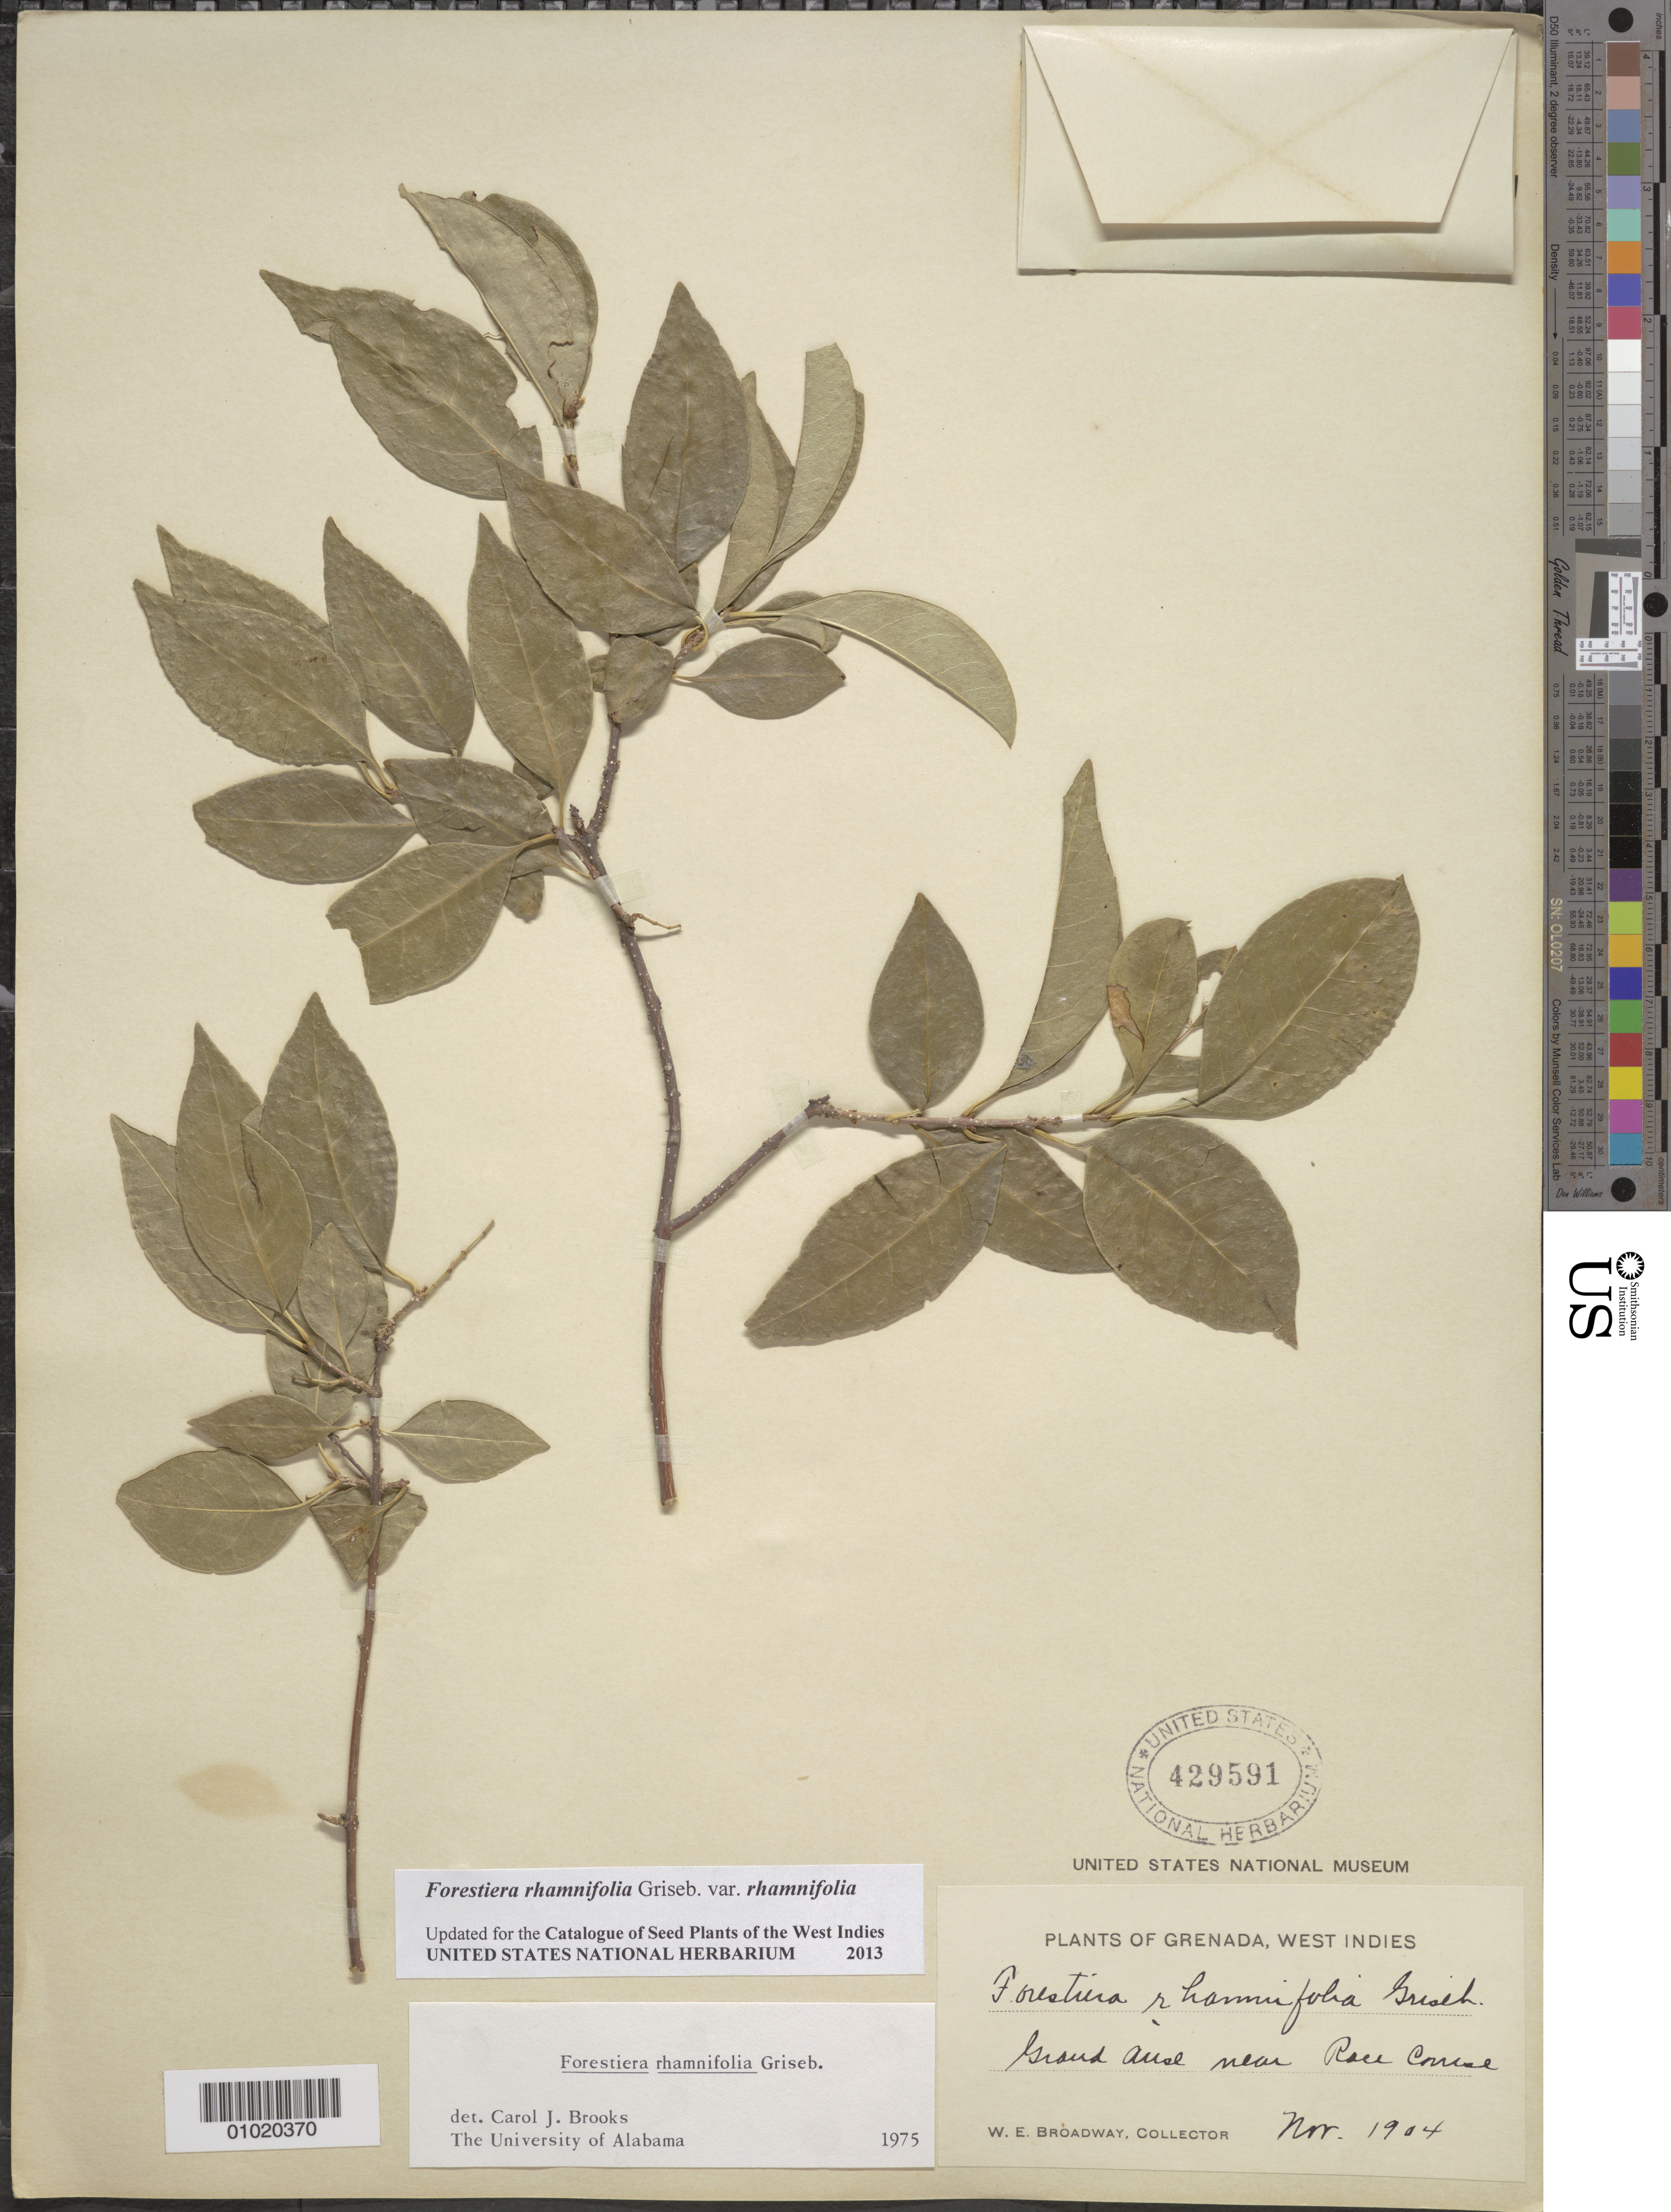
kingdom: Plantae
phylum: Tracheophyta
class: Magnoliopsida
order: Lamiales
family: Oleaceae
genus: Forestiera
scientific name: Forestiera rhamnifolia var. rhamnifolia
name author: Griseb.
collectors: W. E. Broadway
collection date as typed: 01 Nov 1904 to 30 Nov 1904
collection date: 1904-11-01/1904-11-30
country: Grenada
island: Grenada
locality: Grand arise near race course.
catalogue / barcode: US 429591